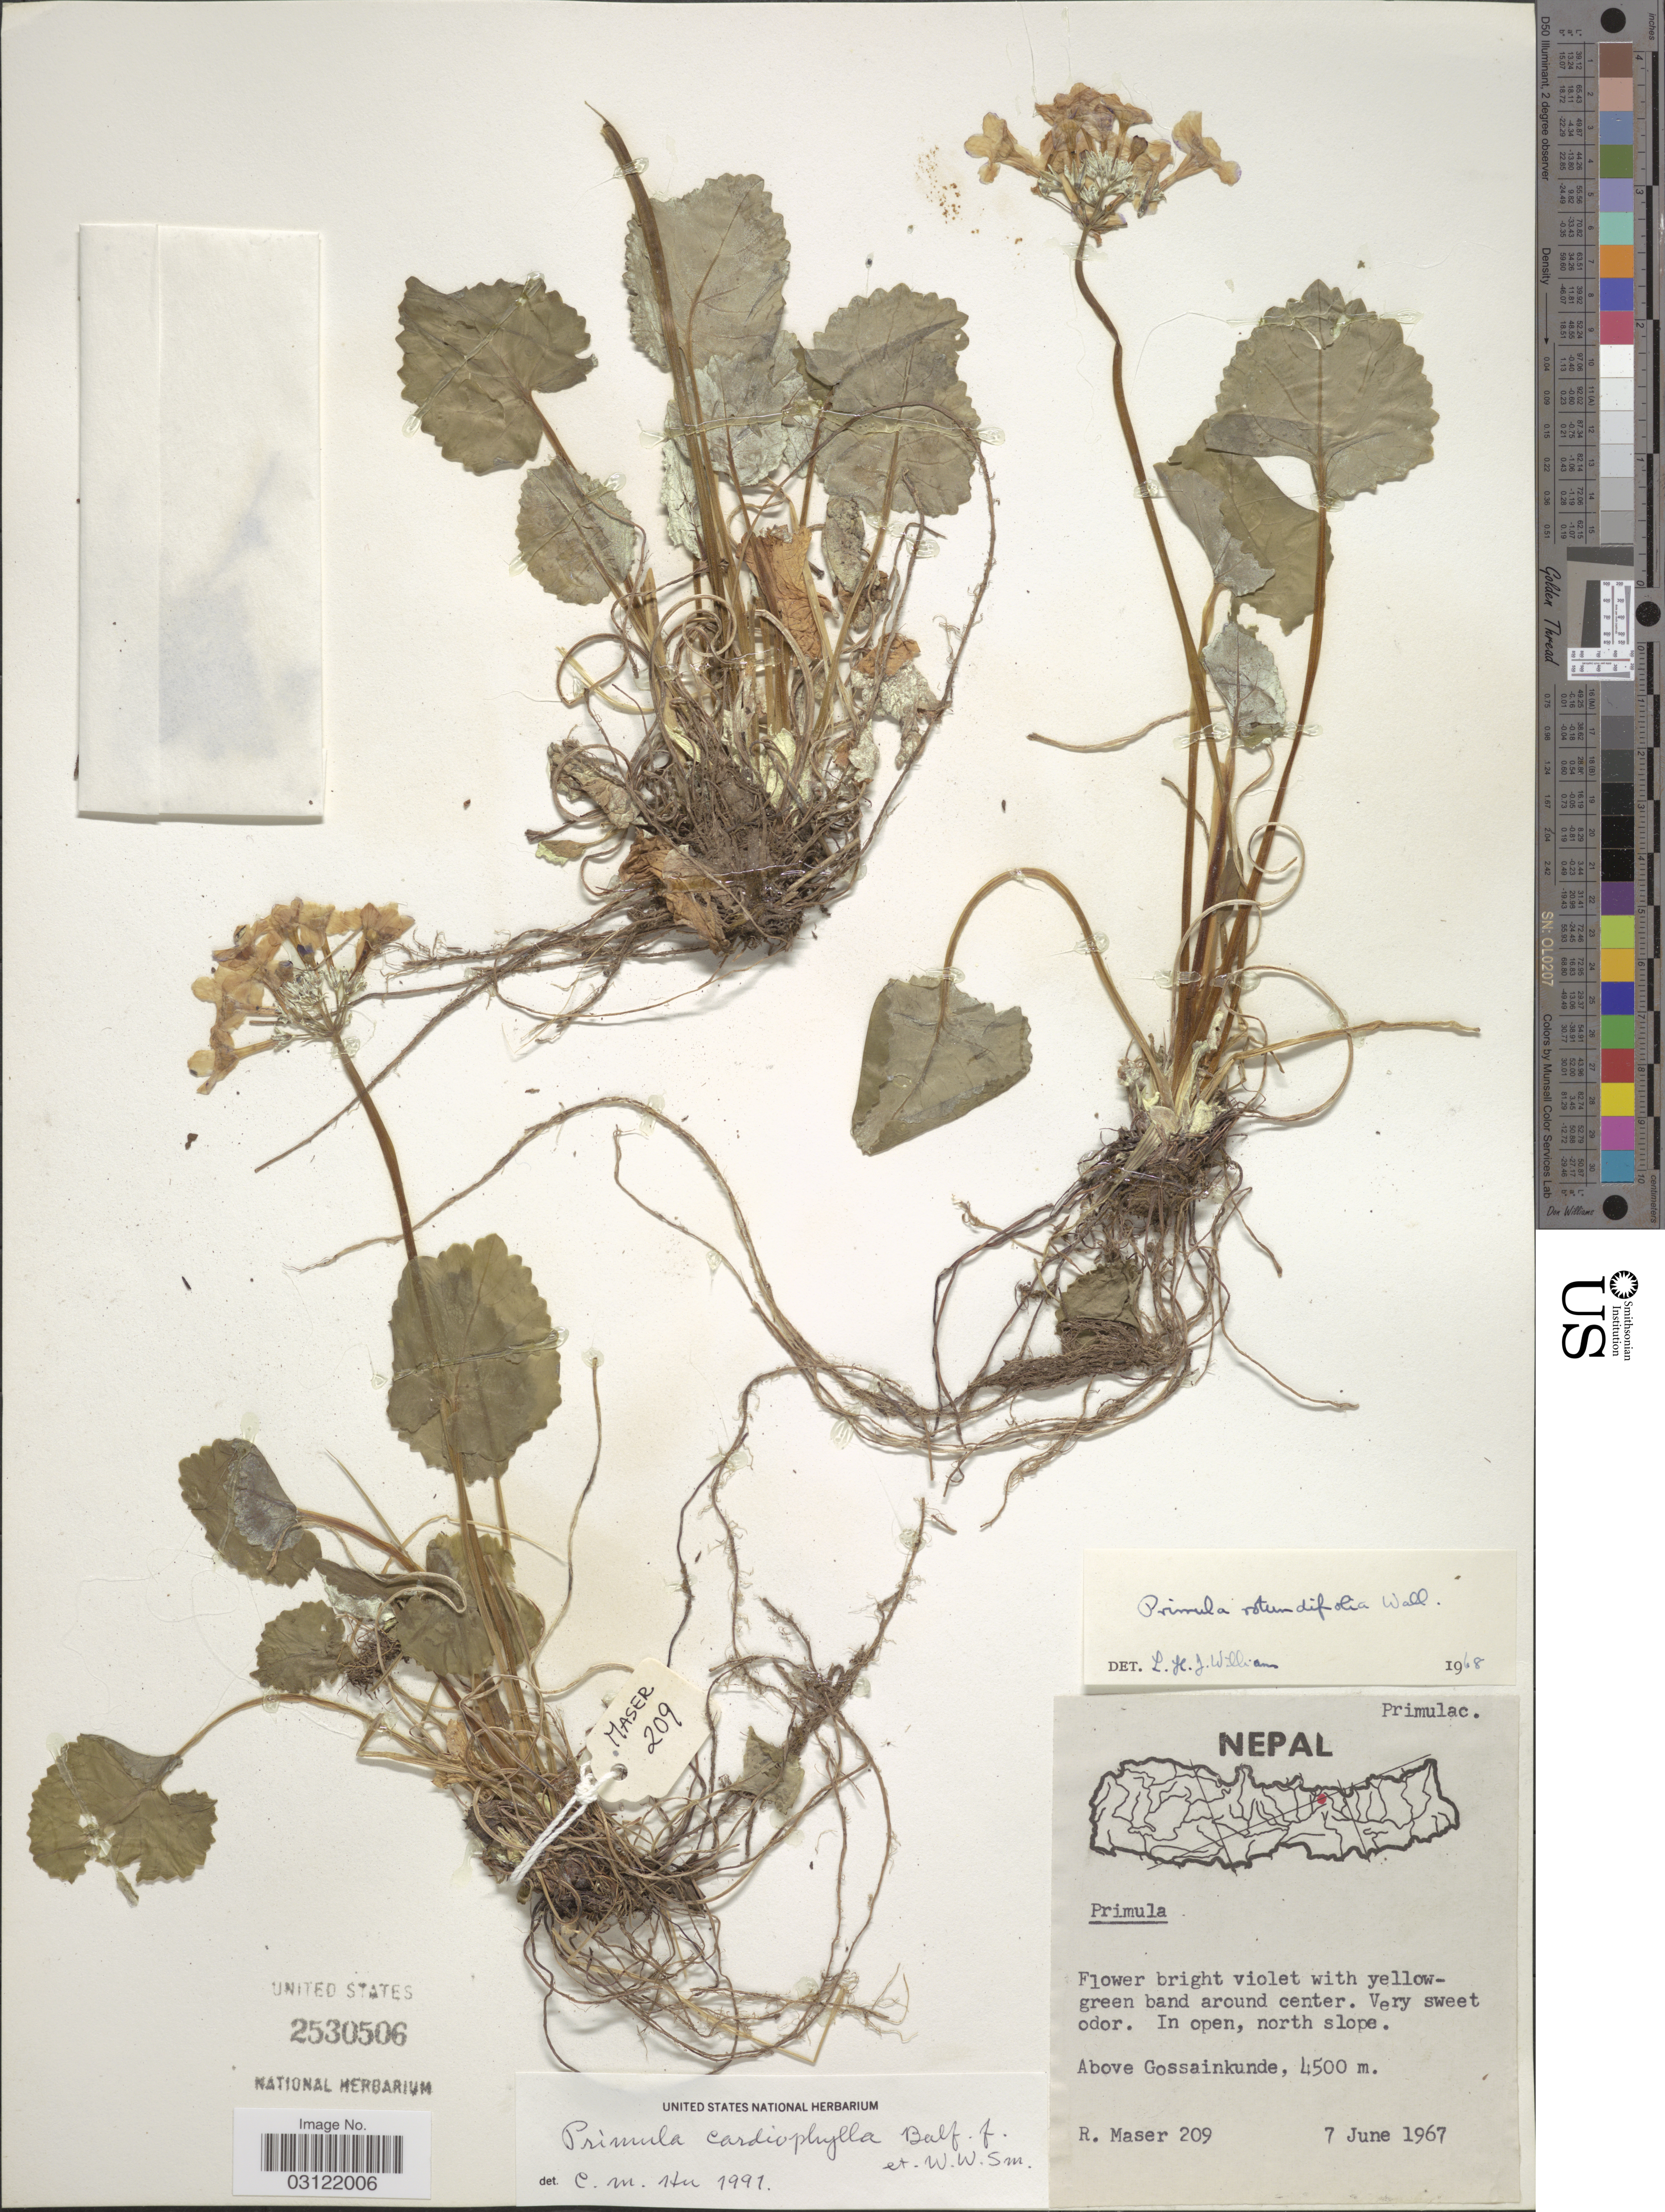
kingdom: Plantae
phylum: Tracheophyta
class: Magnoliopsida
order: Ericales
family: Primulaceae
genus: Primula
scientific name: Primula rotundifolia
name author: Wall.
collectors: R. Maser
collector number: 209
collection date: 1967-06-07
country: Nepal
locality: In open, north slope. Above Gossainkunde.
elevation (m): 4500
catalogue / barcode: US 2530506